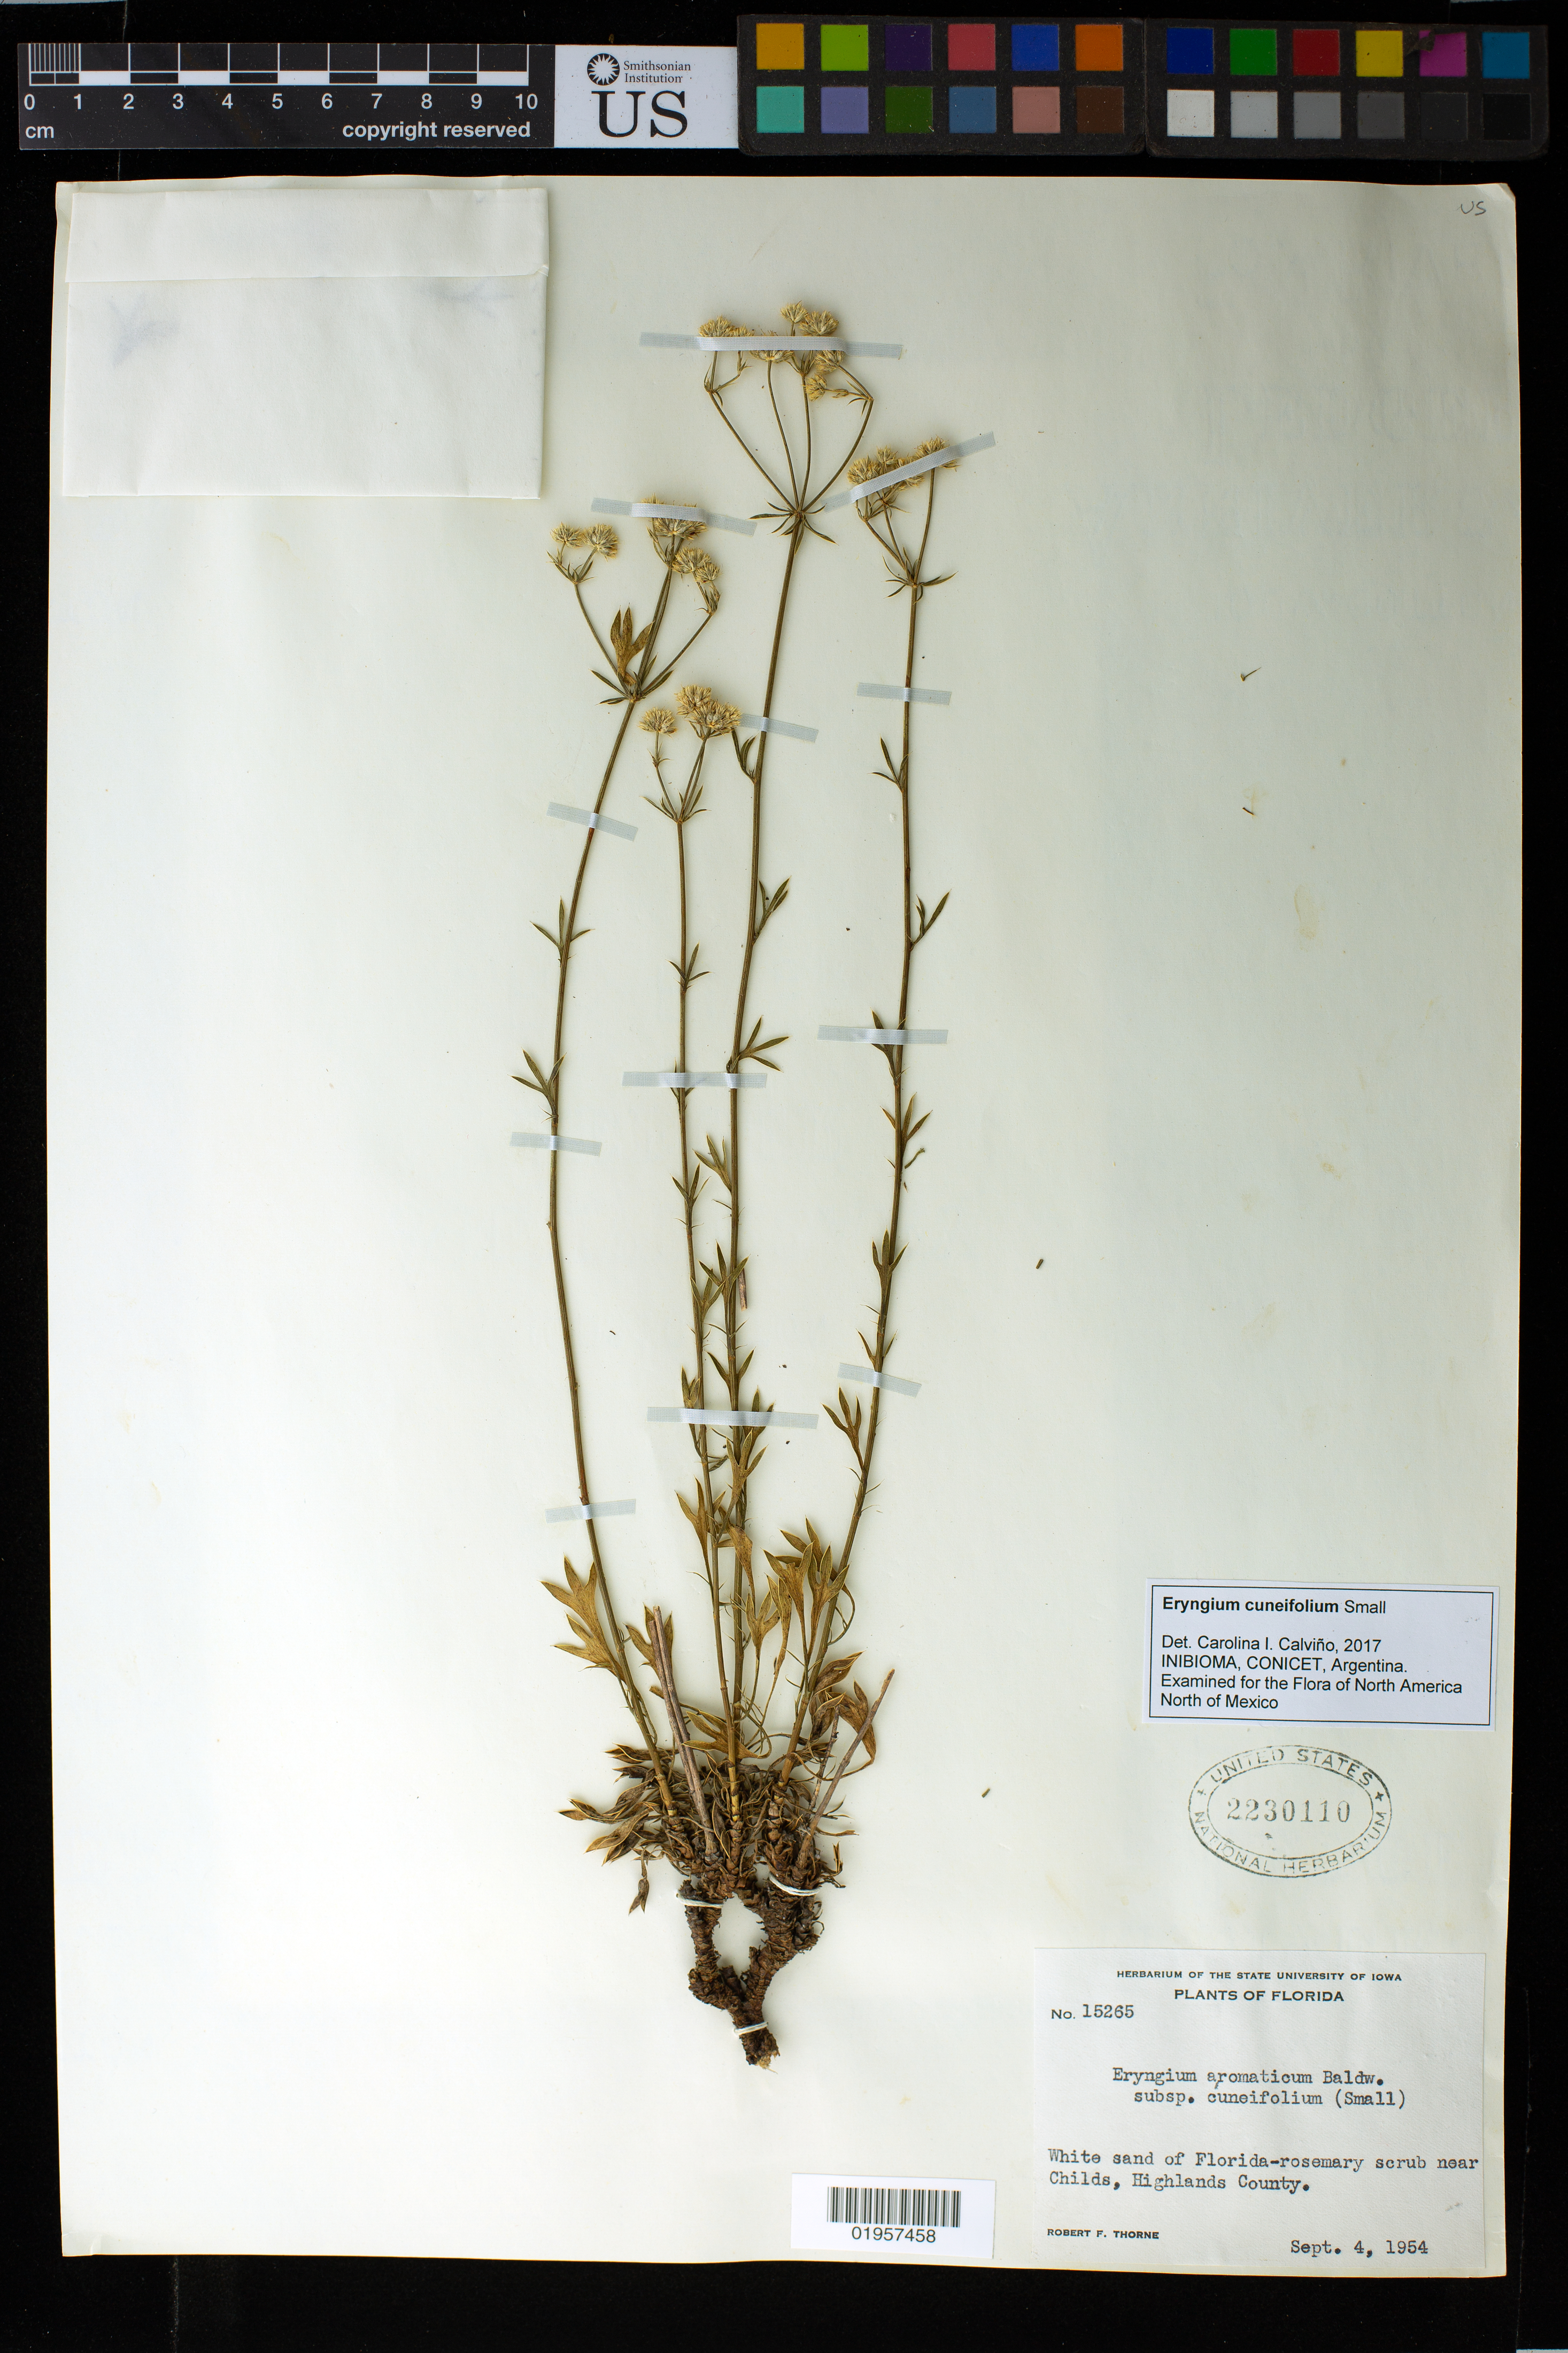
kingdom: Plantae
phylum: Tracheophyta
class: Magnoliopsida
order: Apiales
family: Apiaceae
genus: Eryngium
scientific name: Eryngium cuneifolium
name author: Small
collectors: R. F. Thorne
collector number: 15265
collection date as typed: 04 Sep 1954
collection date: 1954-09-04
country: United States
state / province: Florida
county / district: Highlands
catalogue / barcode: US 2230110